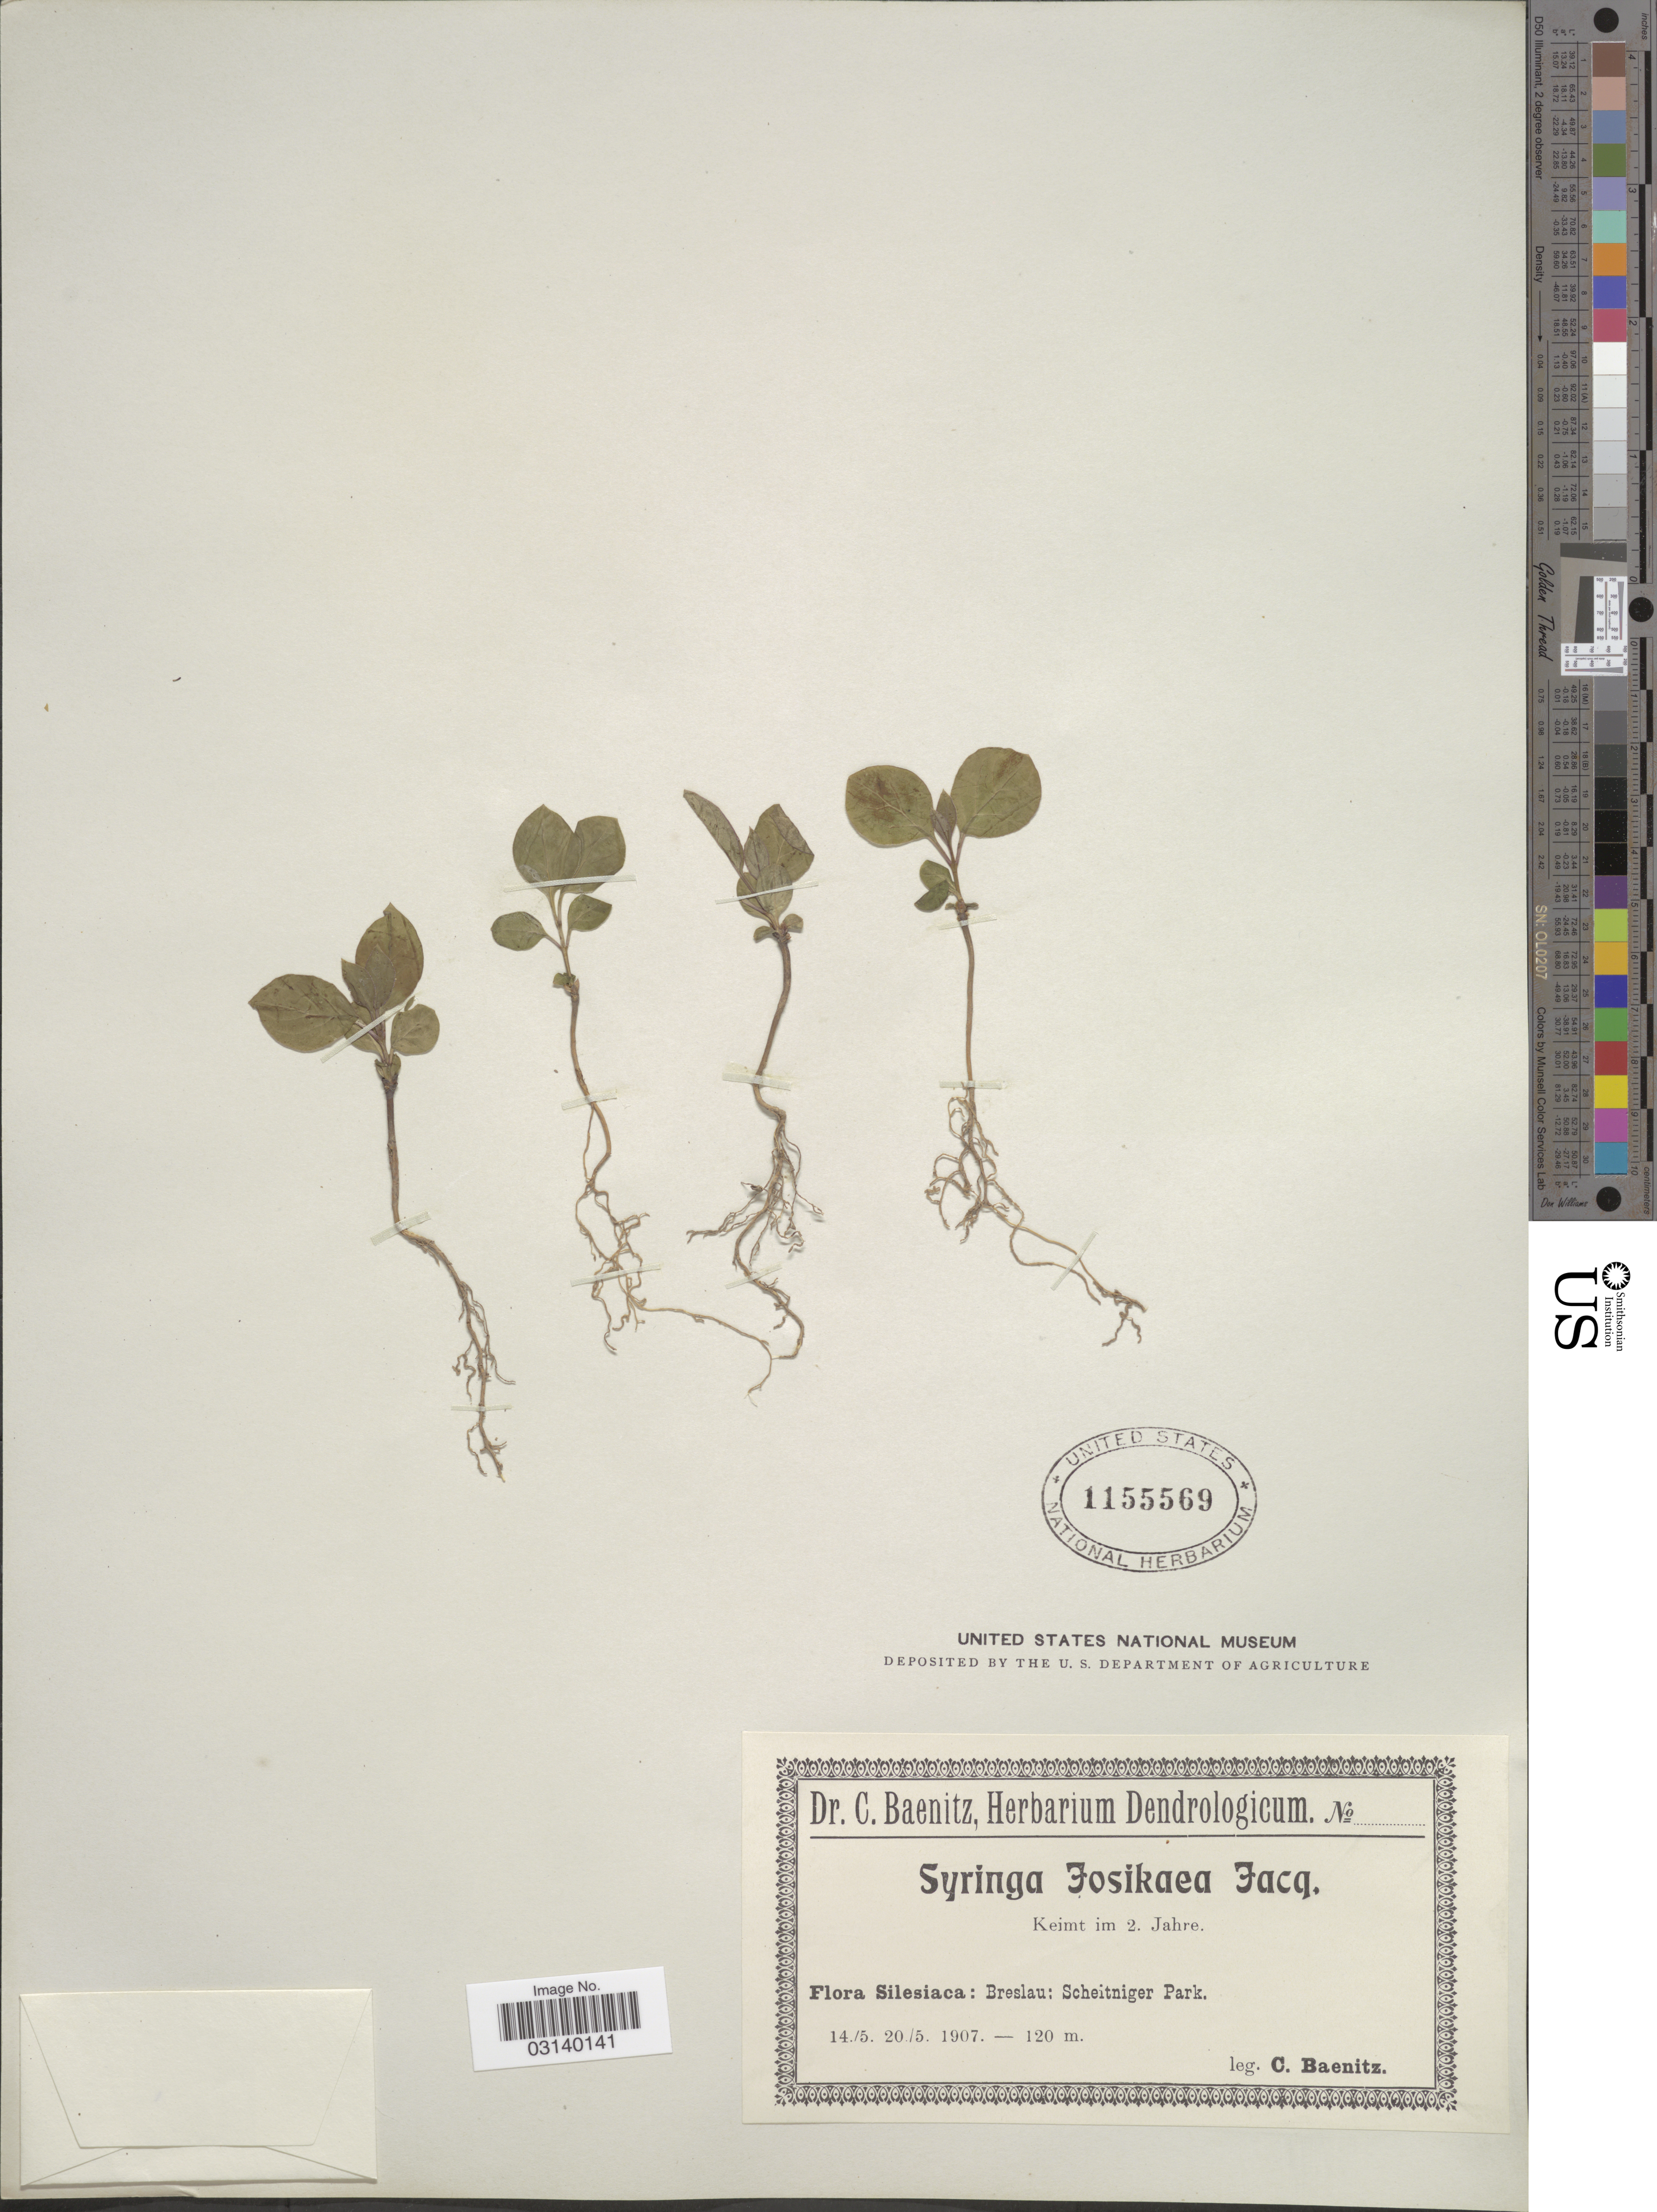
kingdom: Plantae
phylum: Tracheophyta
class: Magnoliopsida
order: Lamiales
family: Oleaceae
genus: Syringa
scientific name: Syringa josikaea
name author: J. Jacq. ex Rchb.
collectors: C. G. Baenitz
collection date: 1907-05-14/1907-05-20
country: Poland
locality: Silesiaca: Breslau; Scheitniger Park.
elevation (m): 120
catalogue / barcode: US 1155569